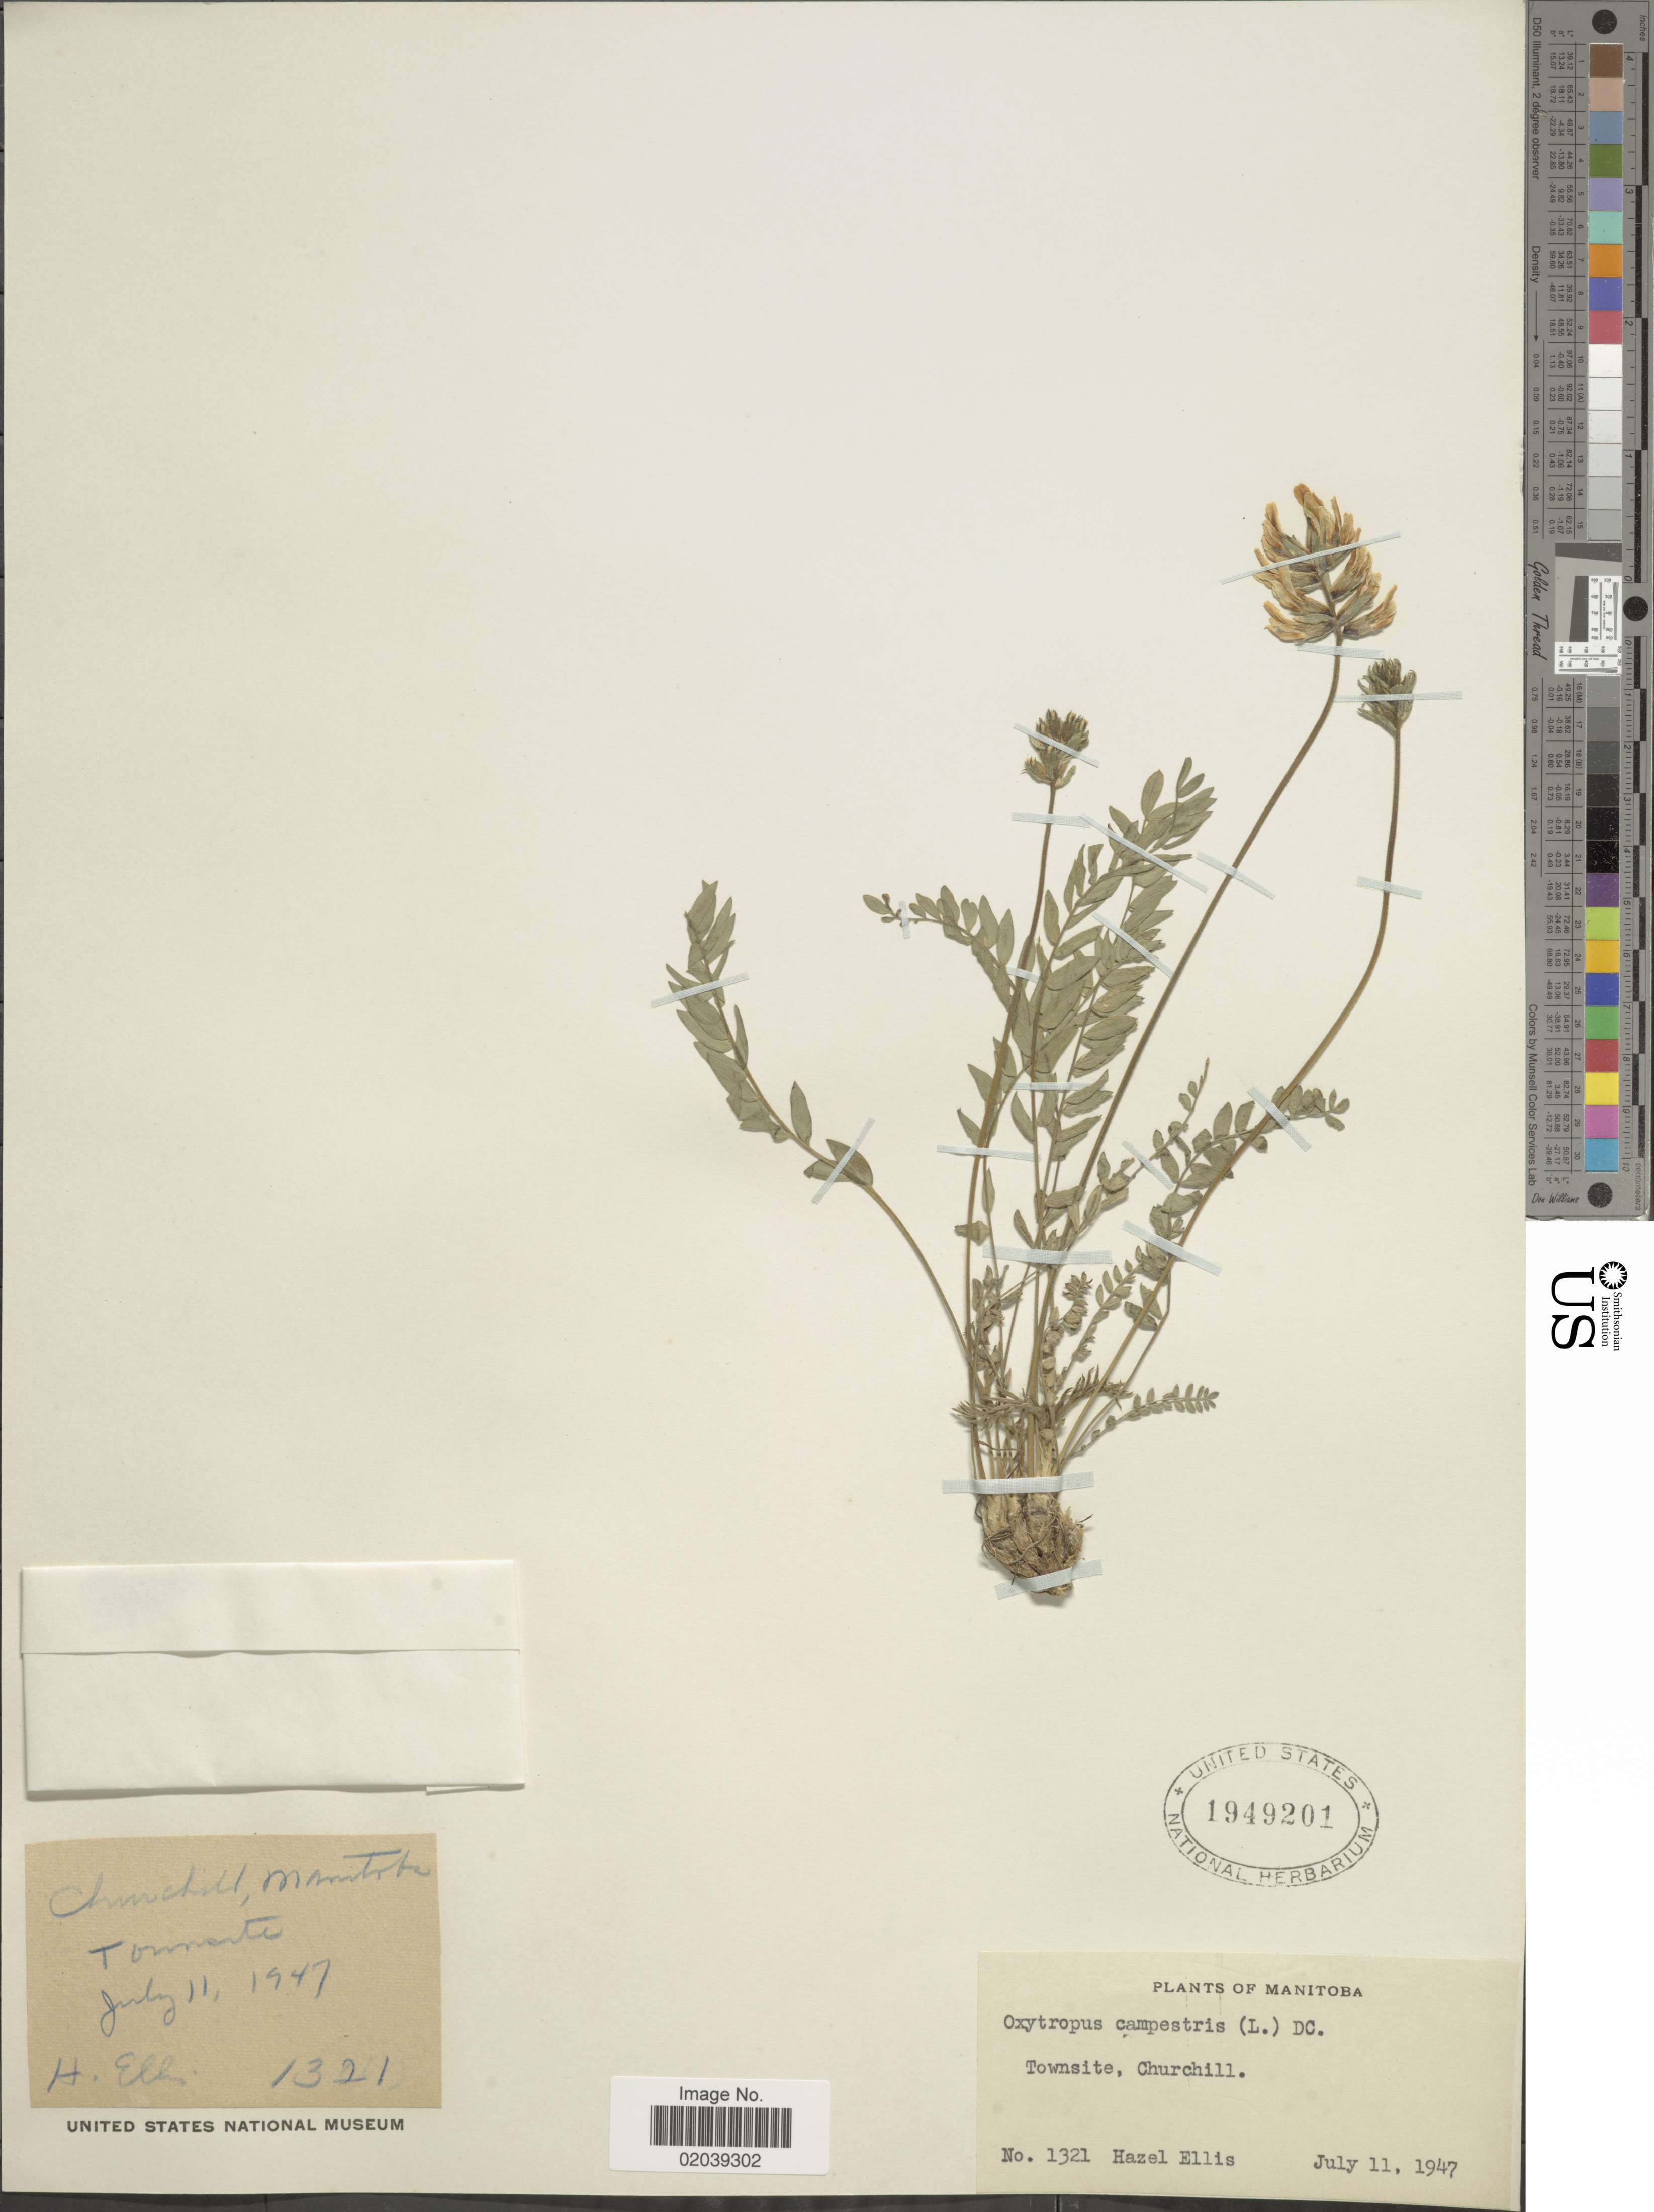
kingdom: Plantae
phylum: Tracheophyta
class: Magnoliopsida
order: Fabales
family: Fabaceae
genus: Oxytropis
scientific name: Oxytropis campestris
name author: (L.) DC.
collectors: H. Ellis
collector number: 1321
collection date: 1947-07-11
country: Canada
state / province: Manitoba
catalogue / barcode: US 1949201